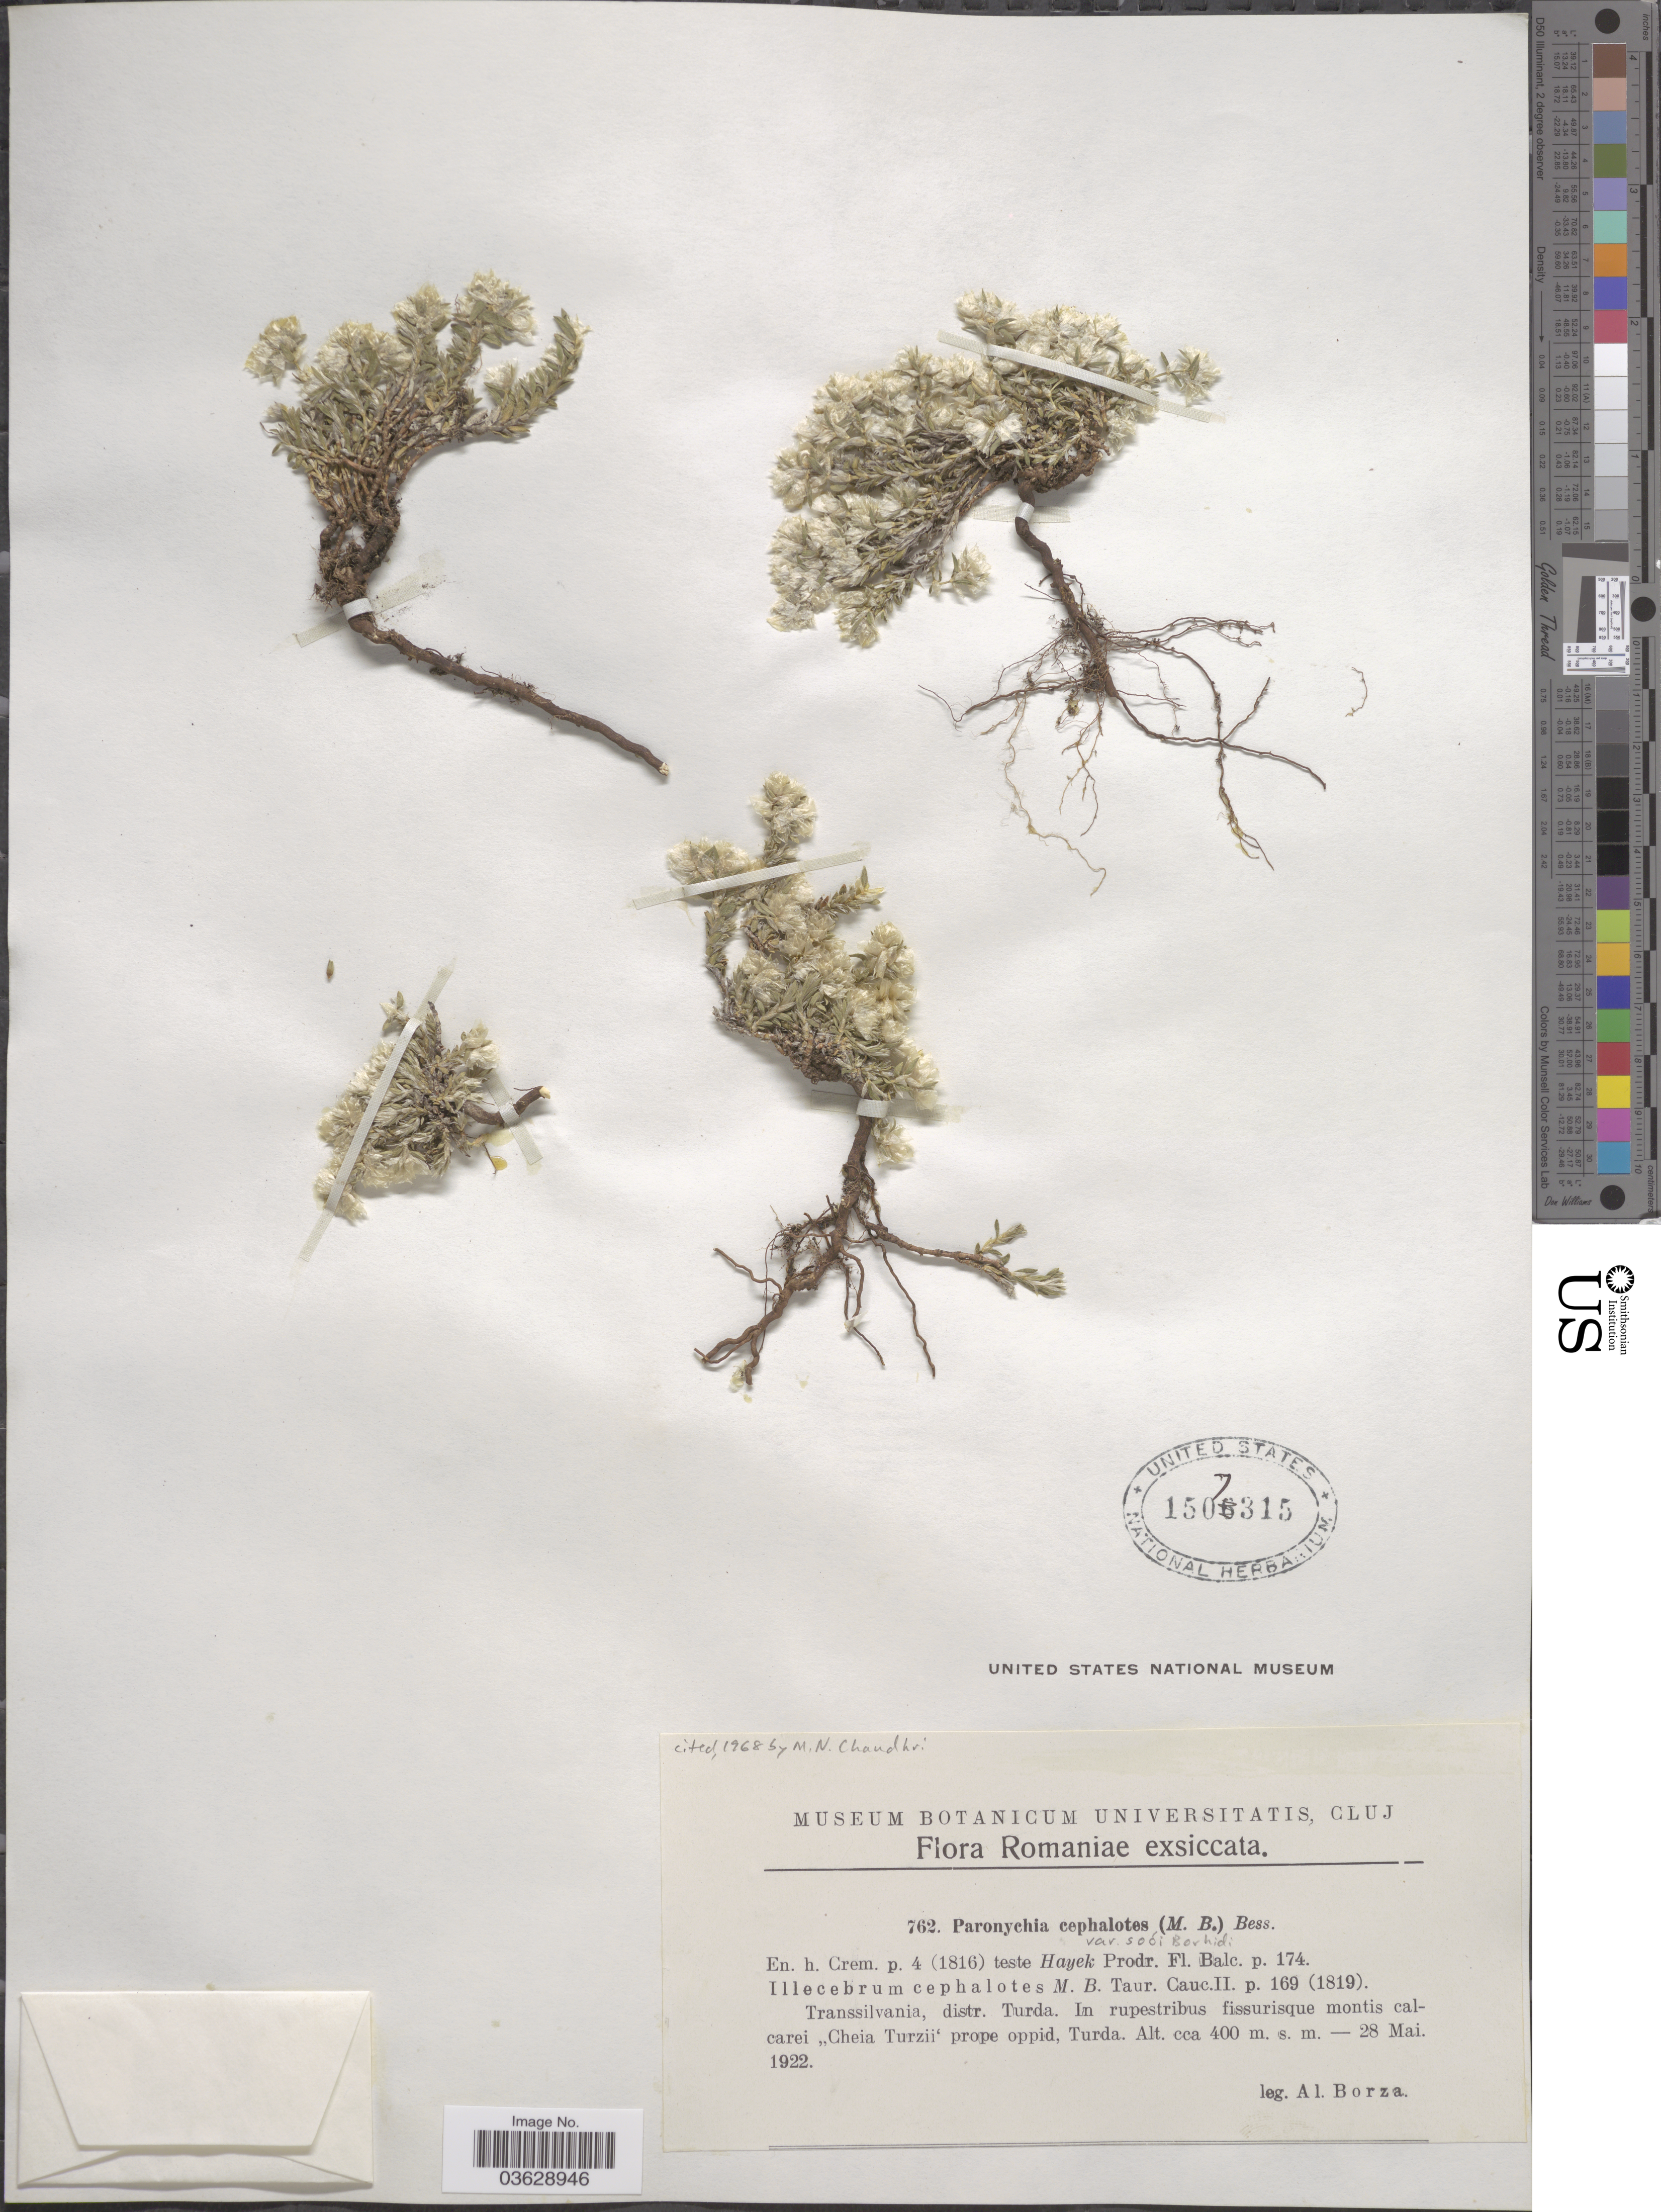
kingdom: Plantae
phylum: Tracheophyta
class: Magnoliopsida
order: Caryophyllales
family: Caryophyllaceae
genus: Paronychia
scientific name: Paronychia cephalotes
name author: (M. Bieb.) Besser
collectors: A. Borza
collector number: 762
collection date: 1922-05-28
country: Romania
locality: Romaniae. Transsilvania, distr. Turda. In rupestribus fissurique montis calcarei "Cheia Turzii" prope oppid, Turda.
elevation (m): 400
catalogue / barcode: US 1507315